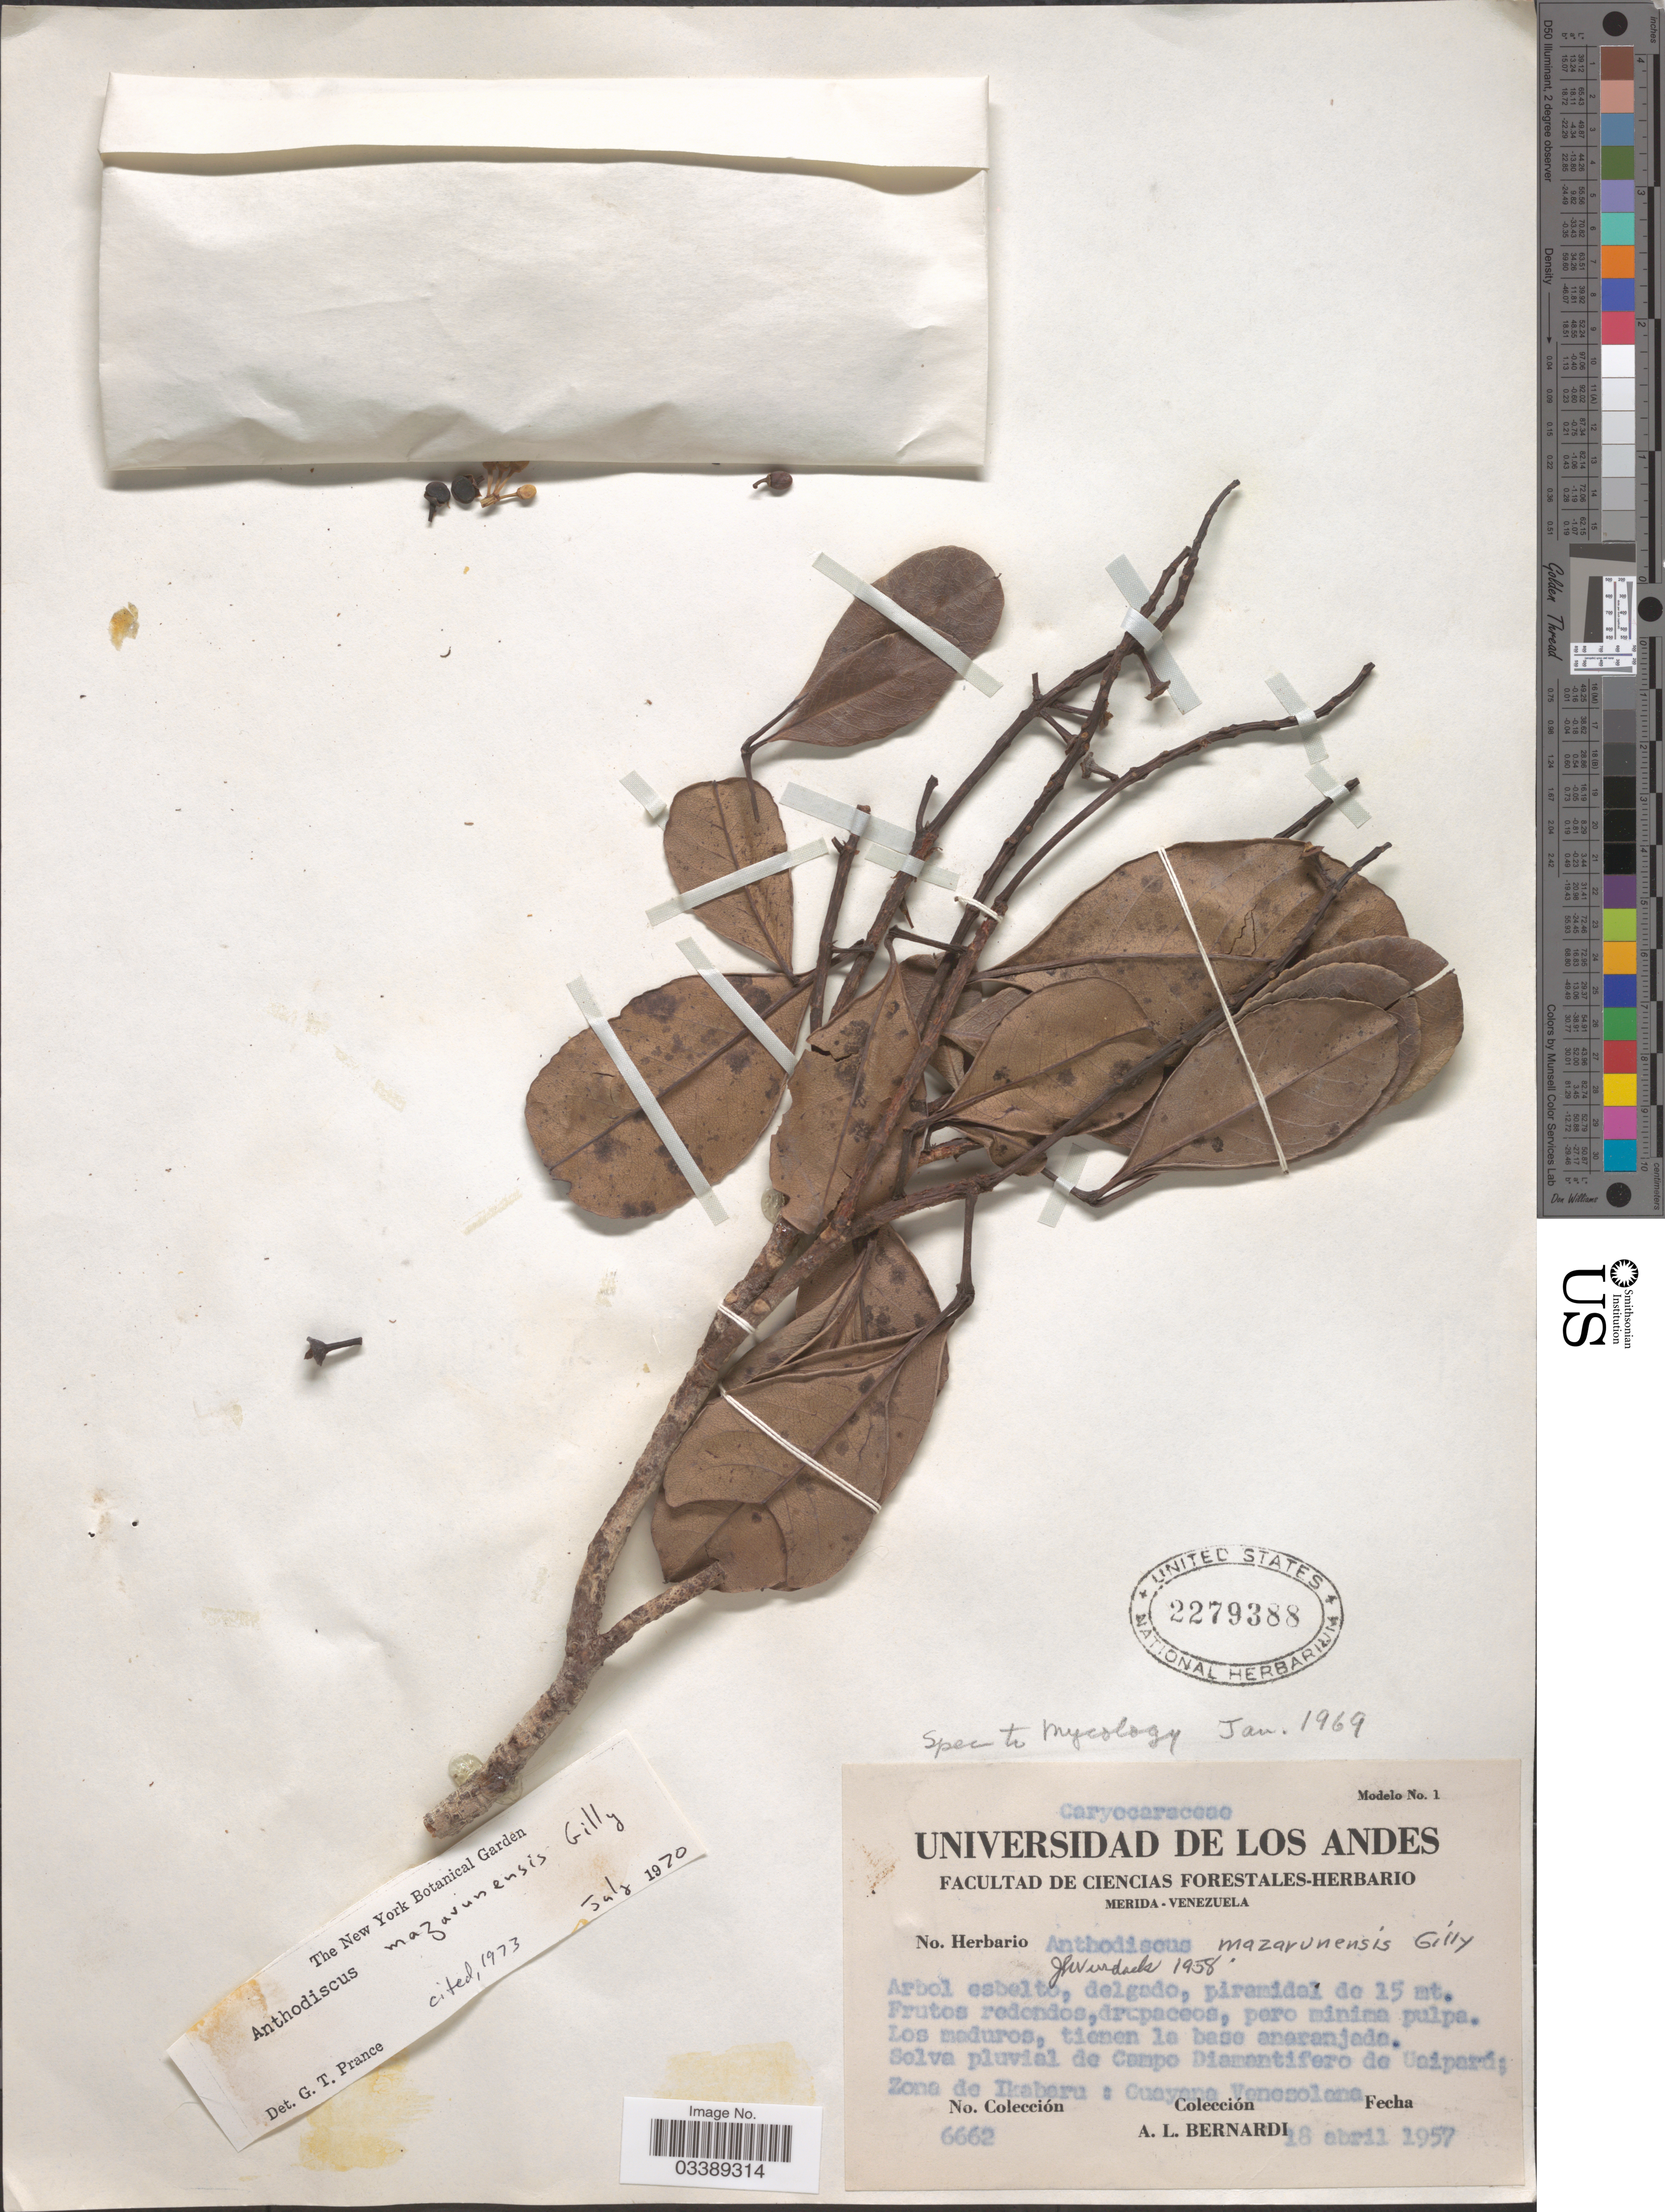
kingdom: Plantae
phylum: Tracheophyta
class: Magnoliopsida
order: Malpighiales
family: Caryocaraceae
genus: Anthodiscus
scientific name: Anthodiscus mazarunensis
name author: Gilly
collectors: A. L. Bernardi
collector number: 6662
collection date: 1957-04-18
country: Venezuela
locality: Selva pluvial de Campo Diamantifero de Uaiparú; Zona de Ikabaru: Cuayana Venezolana.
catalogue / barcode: US 2279388